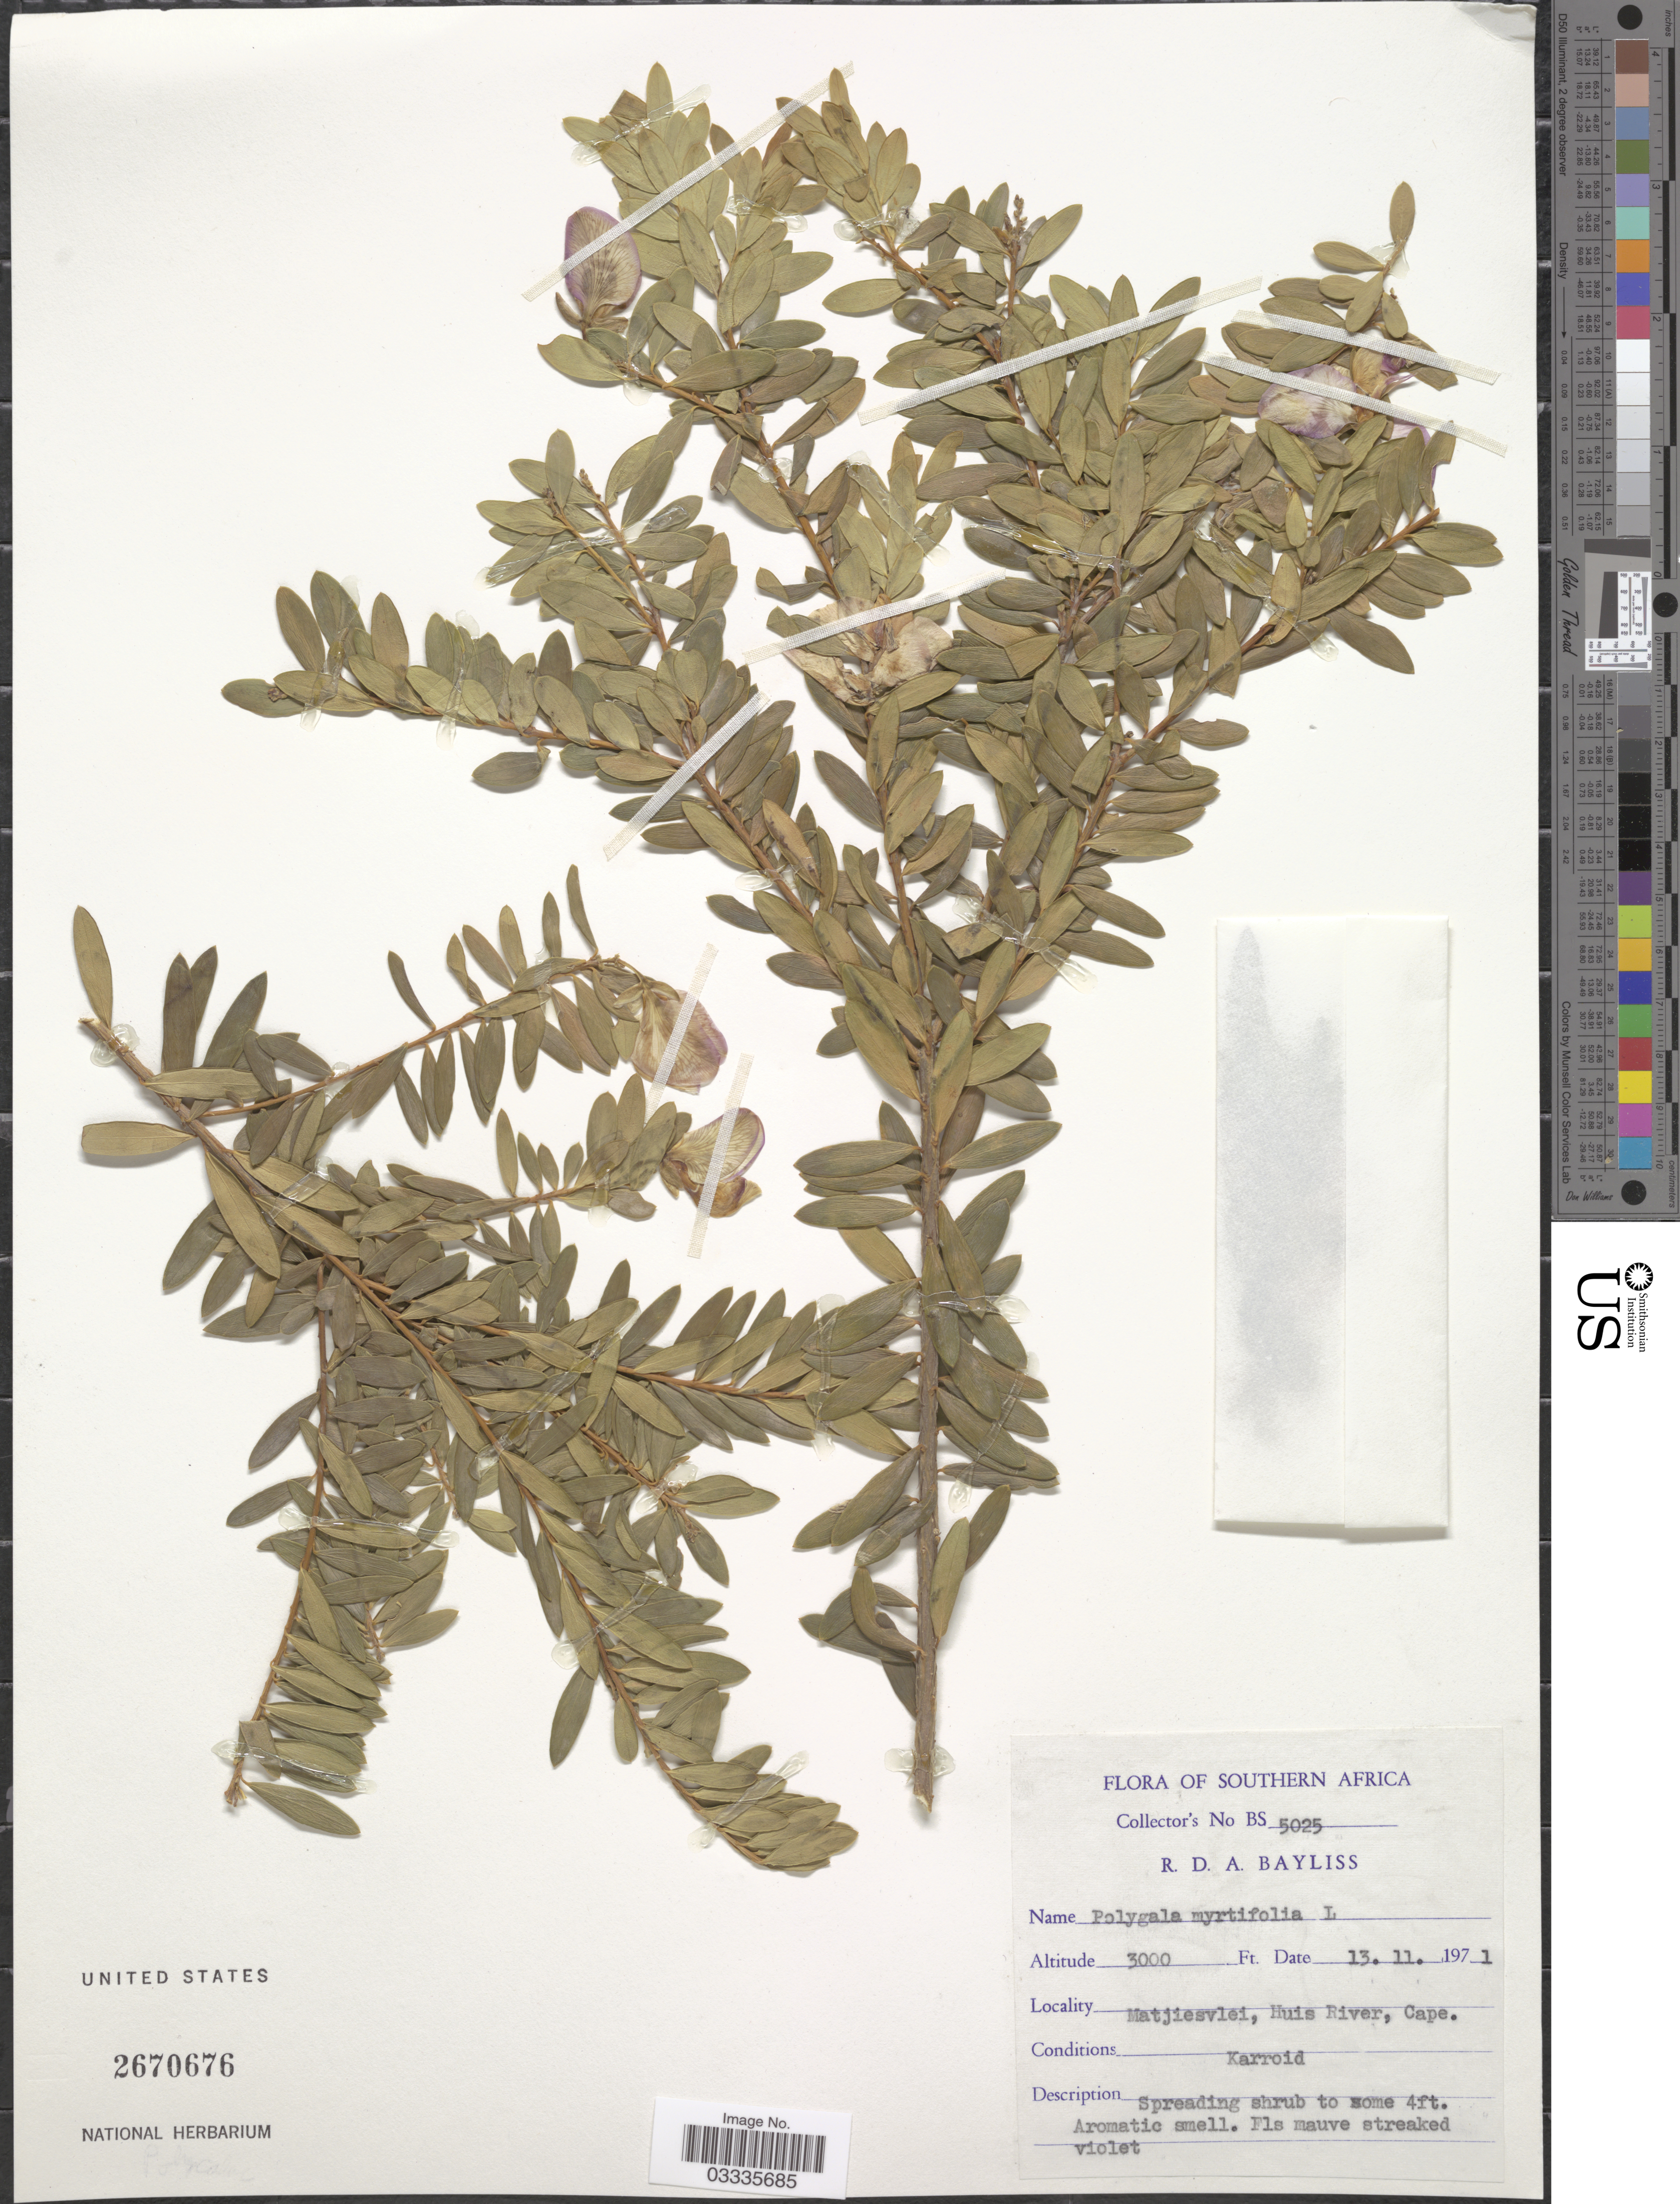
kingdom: Plantae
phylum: Tracheophyta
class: Magnoliopsida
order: Fabales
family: Polygalaceae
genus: Polygala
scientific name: Polygala myrtifolia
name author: L.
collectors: R. Bayliss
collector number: BS 5025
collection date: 1971-11-13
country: South Africa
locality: Southern Africa. Matjiesvlei, Huis River, Cape.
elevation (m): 914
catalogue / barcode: US 2670676